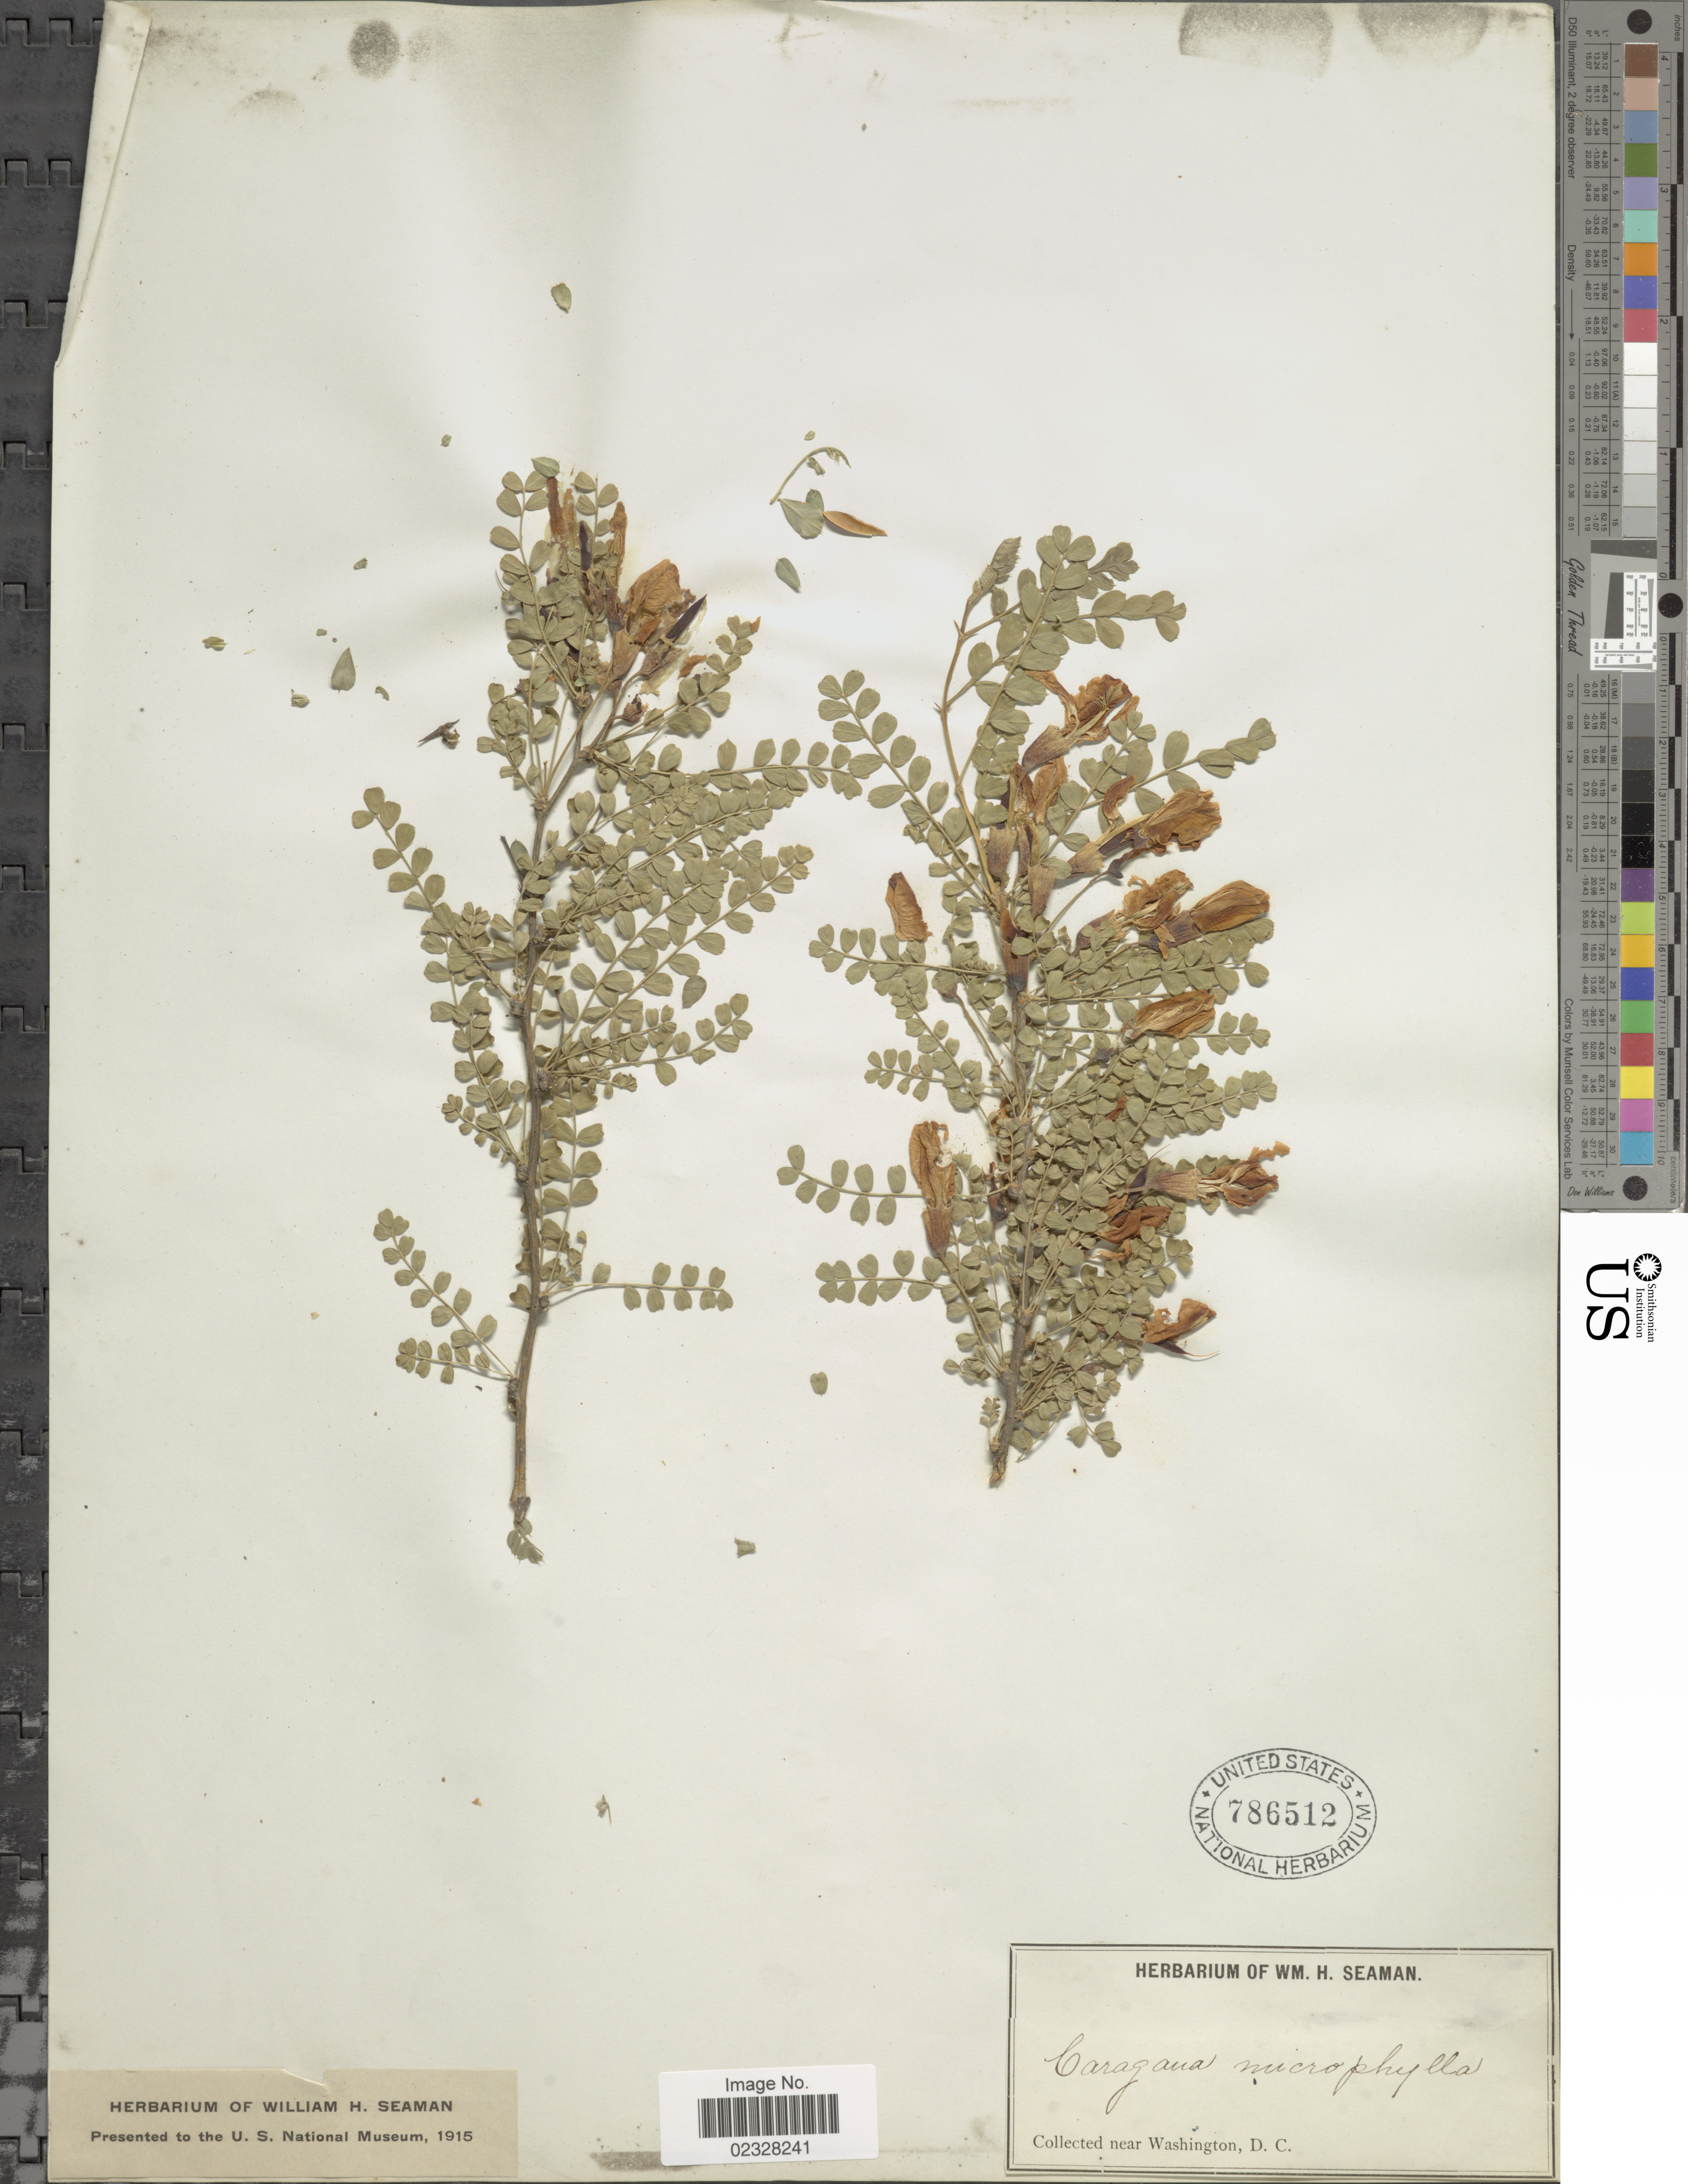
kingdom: Plantae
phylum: Tracheophyta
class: Magnoliopsida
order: Fabales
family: Fabaceae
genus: Caragana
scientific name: Caragana microphylla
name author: Lam.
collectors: ex herb. Seaman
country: United States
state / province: District of Columbia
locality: Near Washington, D.C.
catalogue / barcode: US 786512